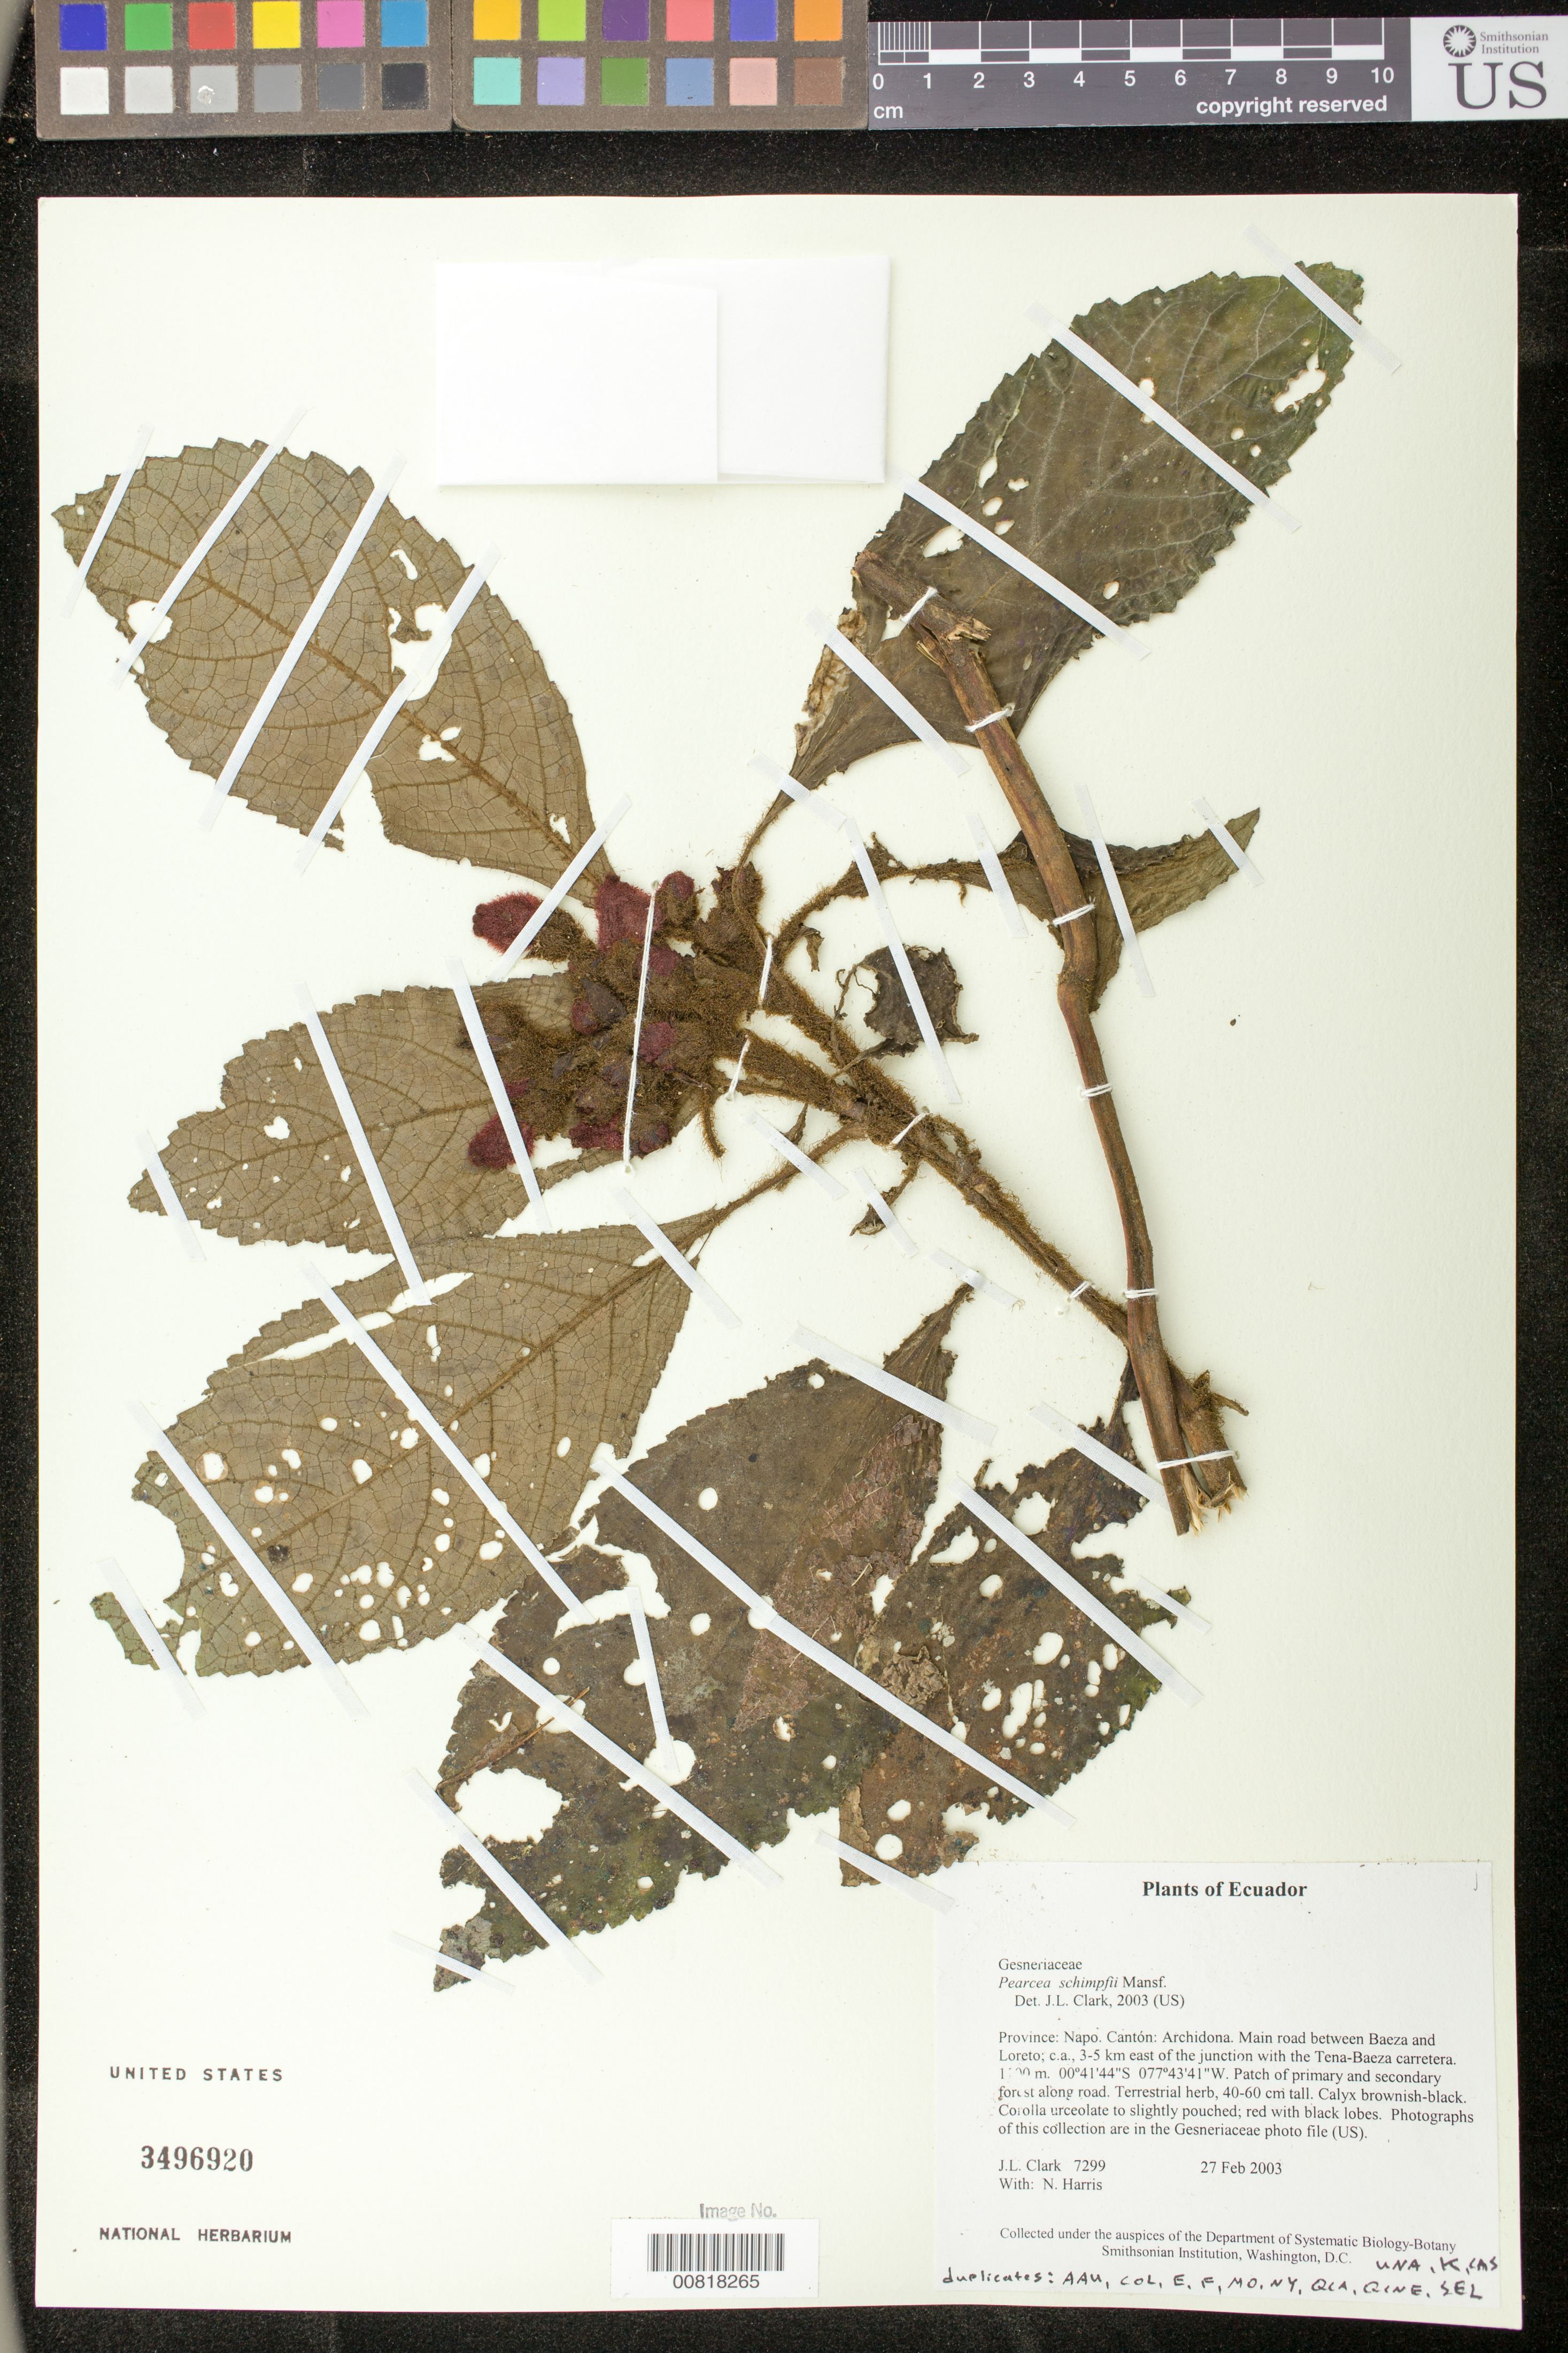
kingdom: Plantae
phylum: Tracheophyta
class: Magnoliopsida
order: Lamiales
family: Gesneriaceae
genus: Pearcea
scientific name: Pearcea schimpfii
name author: Mansf.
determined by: Clark, J. L., (SEL), The Marie Selby Botanical Garden (UNITED STATES)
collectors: J. L. Clark & N. Harris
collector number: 7299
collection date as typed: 27 Feb 2003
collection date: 2003-02-27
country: Ecuador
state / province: Napo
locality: Archidona. Main road between Baeza and Loreto; c.a., 3-5 km east of the junction with the Tena-Baeza carretera.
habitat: Patch of primary and secondary forest along road.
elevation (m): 1100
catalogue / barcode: US 3496920